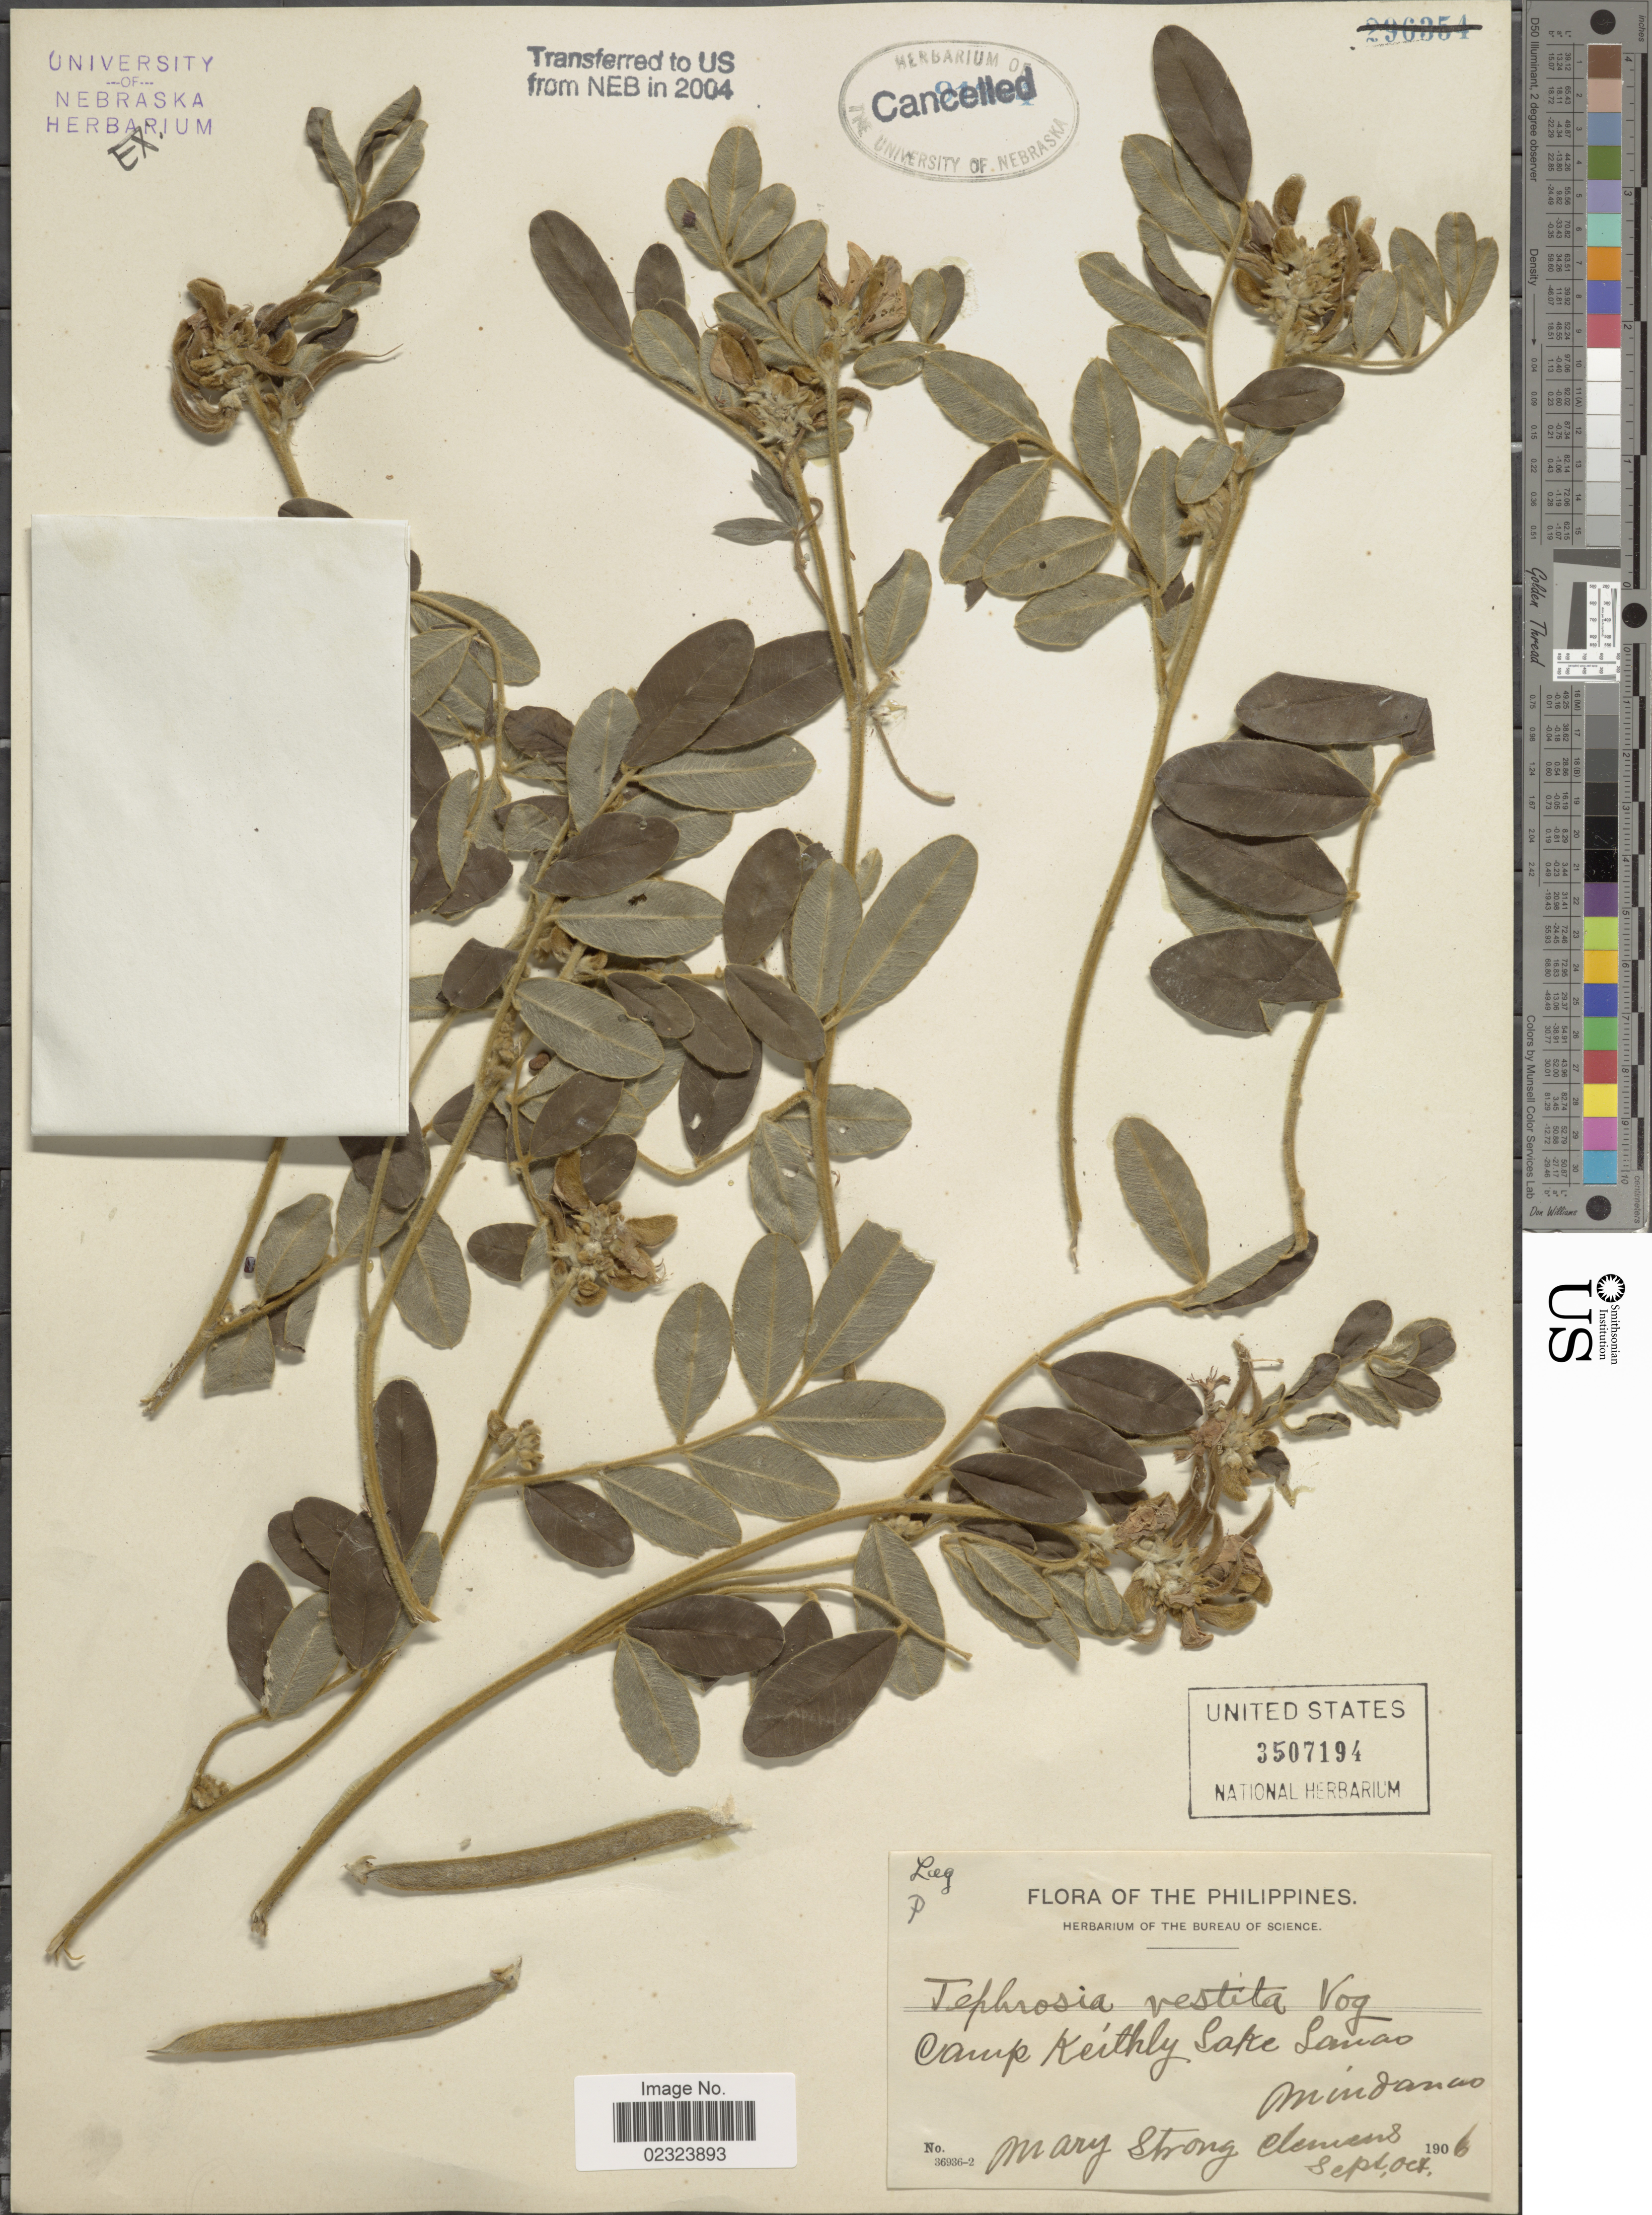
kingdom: Plantae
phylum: Tracheophyta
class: Magnoliopsida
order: Fabales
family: Fabaceae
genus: Tephrosia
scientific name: Tephrosia vestita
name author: Vogel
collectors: M. S. Clemens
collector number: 36936-2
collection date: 1906-09/1906-10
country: Philippines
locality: Camp Keithley, Lake Lanao, Mindanao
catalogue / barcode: US 3507194